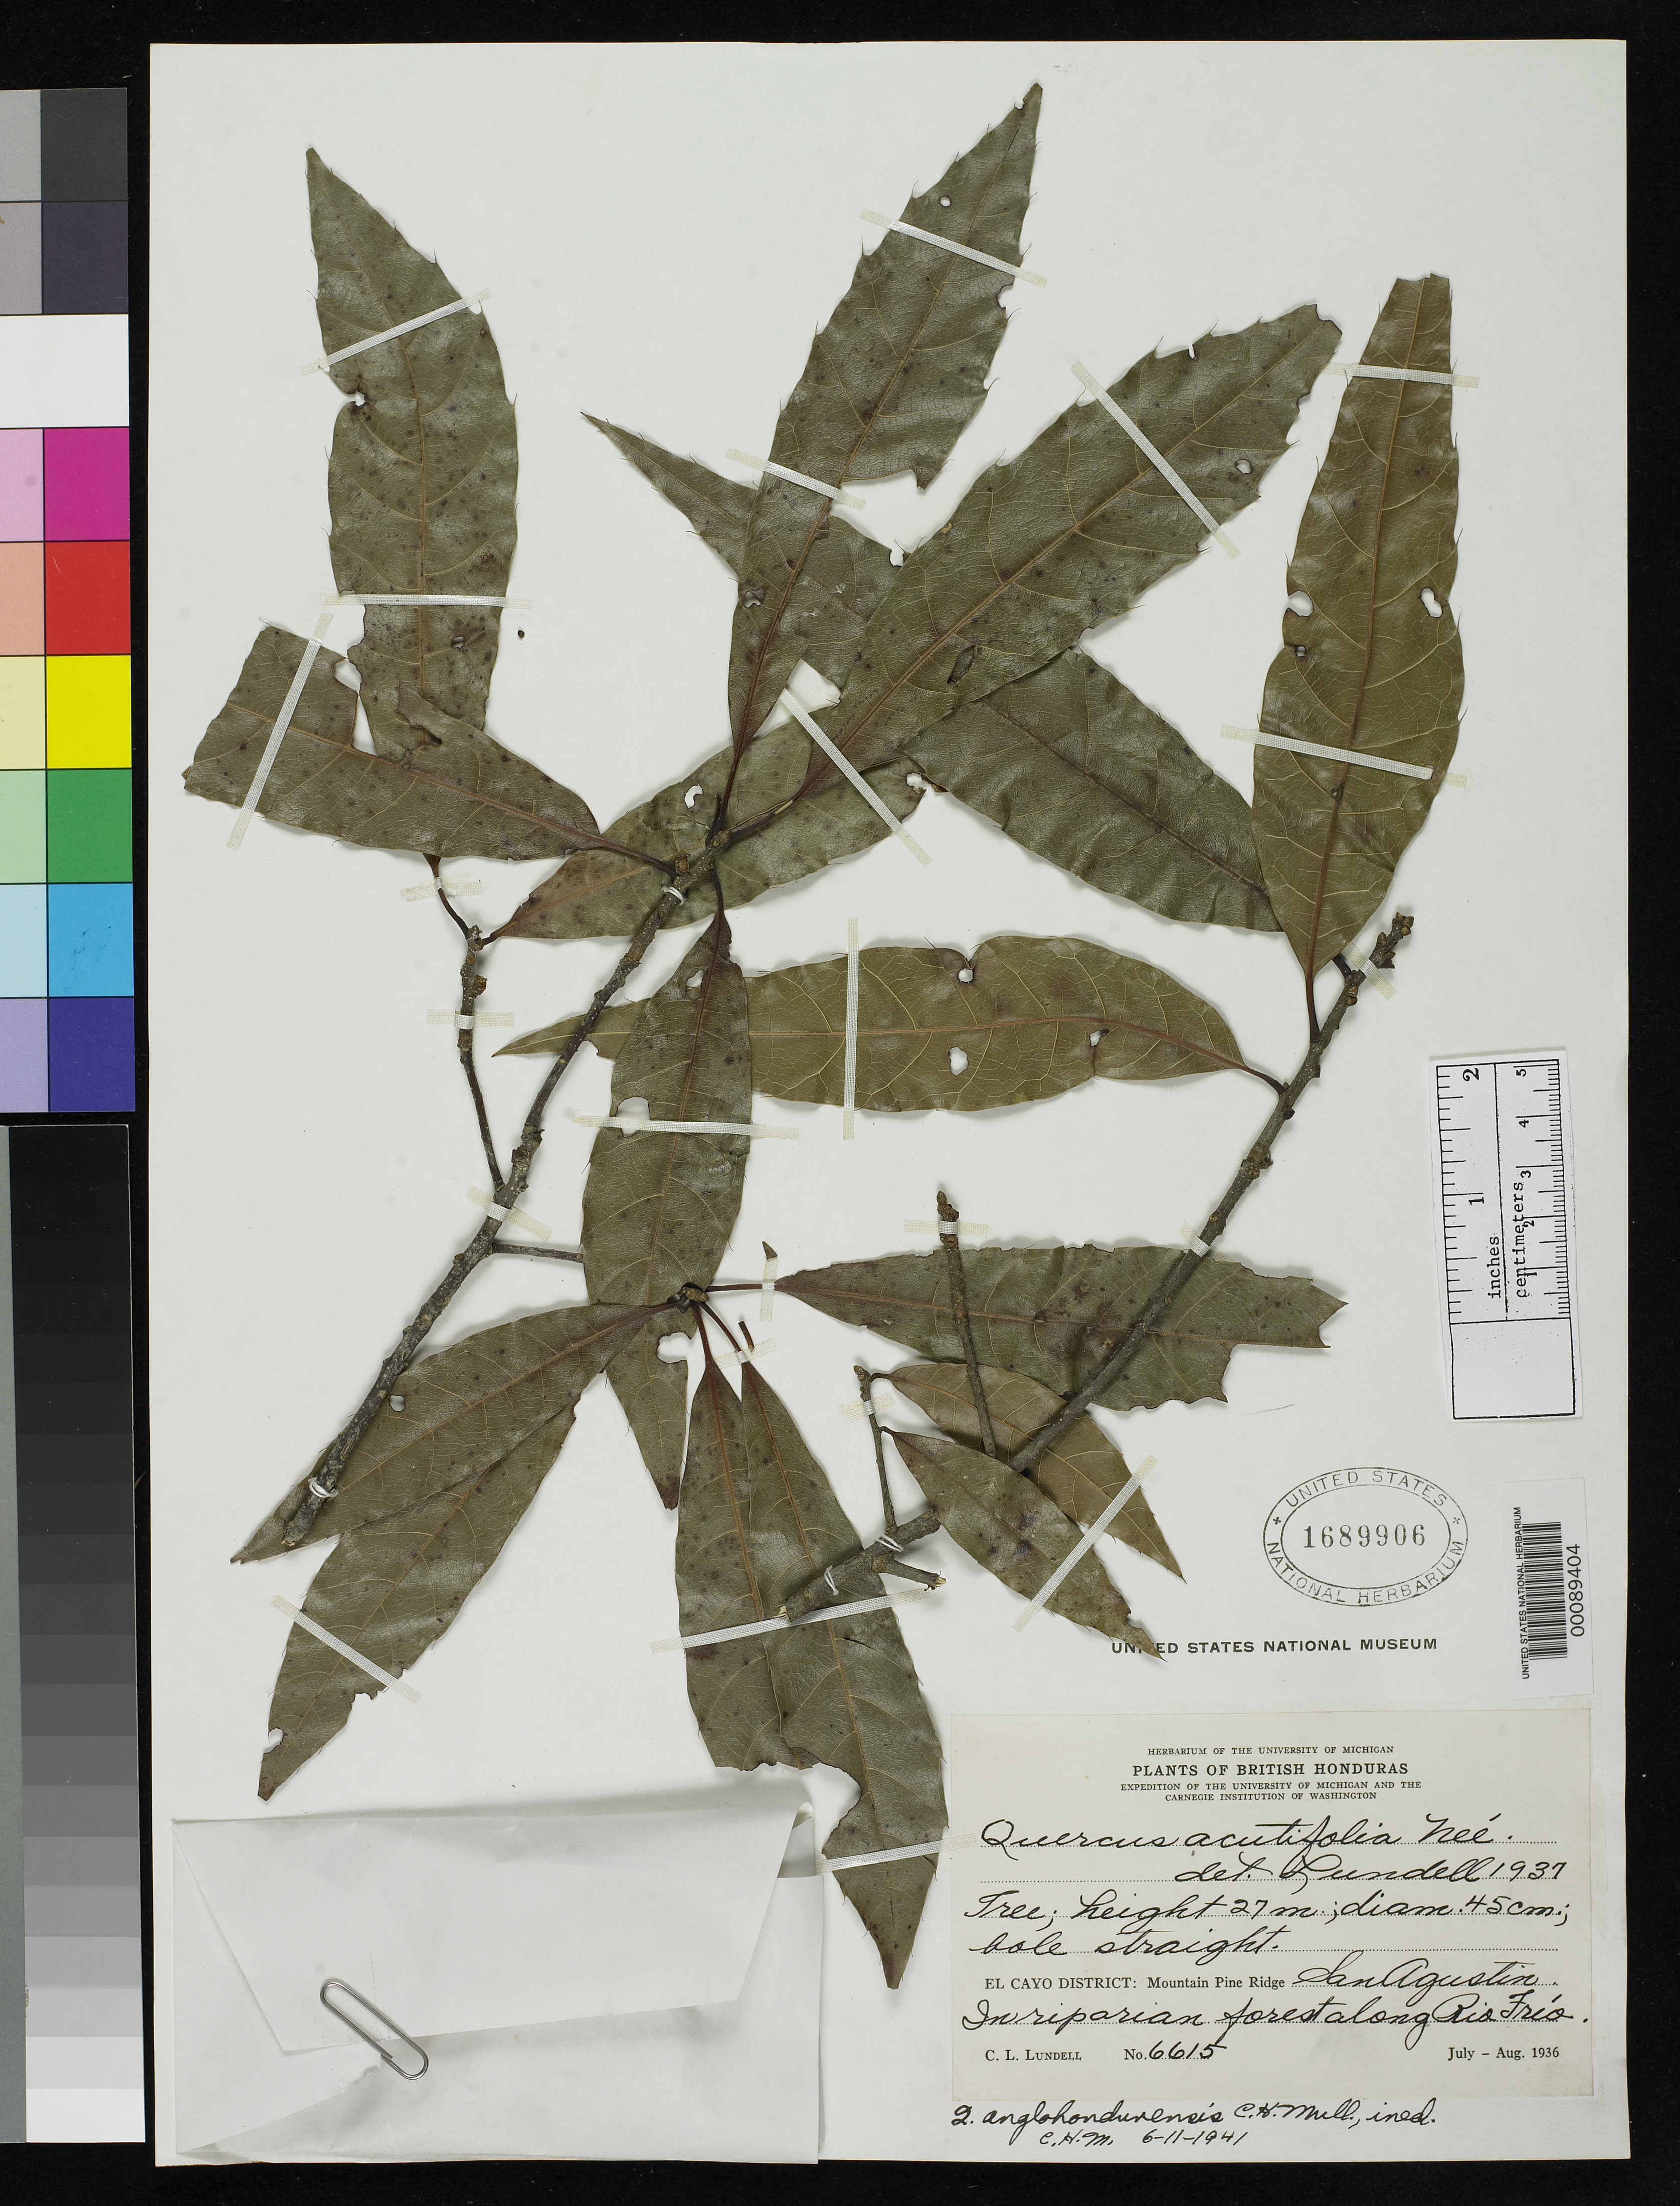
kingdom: Plantae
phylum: Tracheophyta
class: Magnoliopsida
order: Fagales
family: Fagaceae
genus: Quercus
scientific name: Quercus anglohondurensis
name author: C.H. Mull.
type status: Isotype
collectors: C. L. Lundell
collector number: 6615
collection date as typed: Jul 1936 to -- Aug 1936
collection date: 1936-07/1936-08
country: Belize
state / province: Cayo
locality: Rio Frio, San Agustin, Mountain Pine Ridge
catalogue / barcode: US 1689906